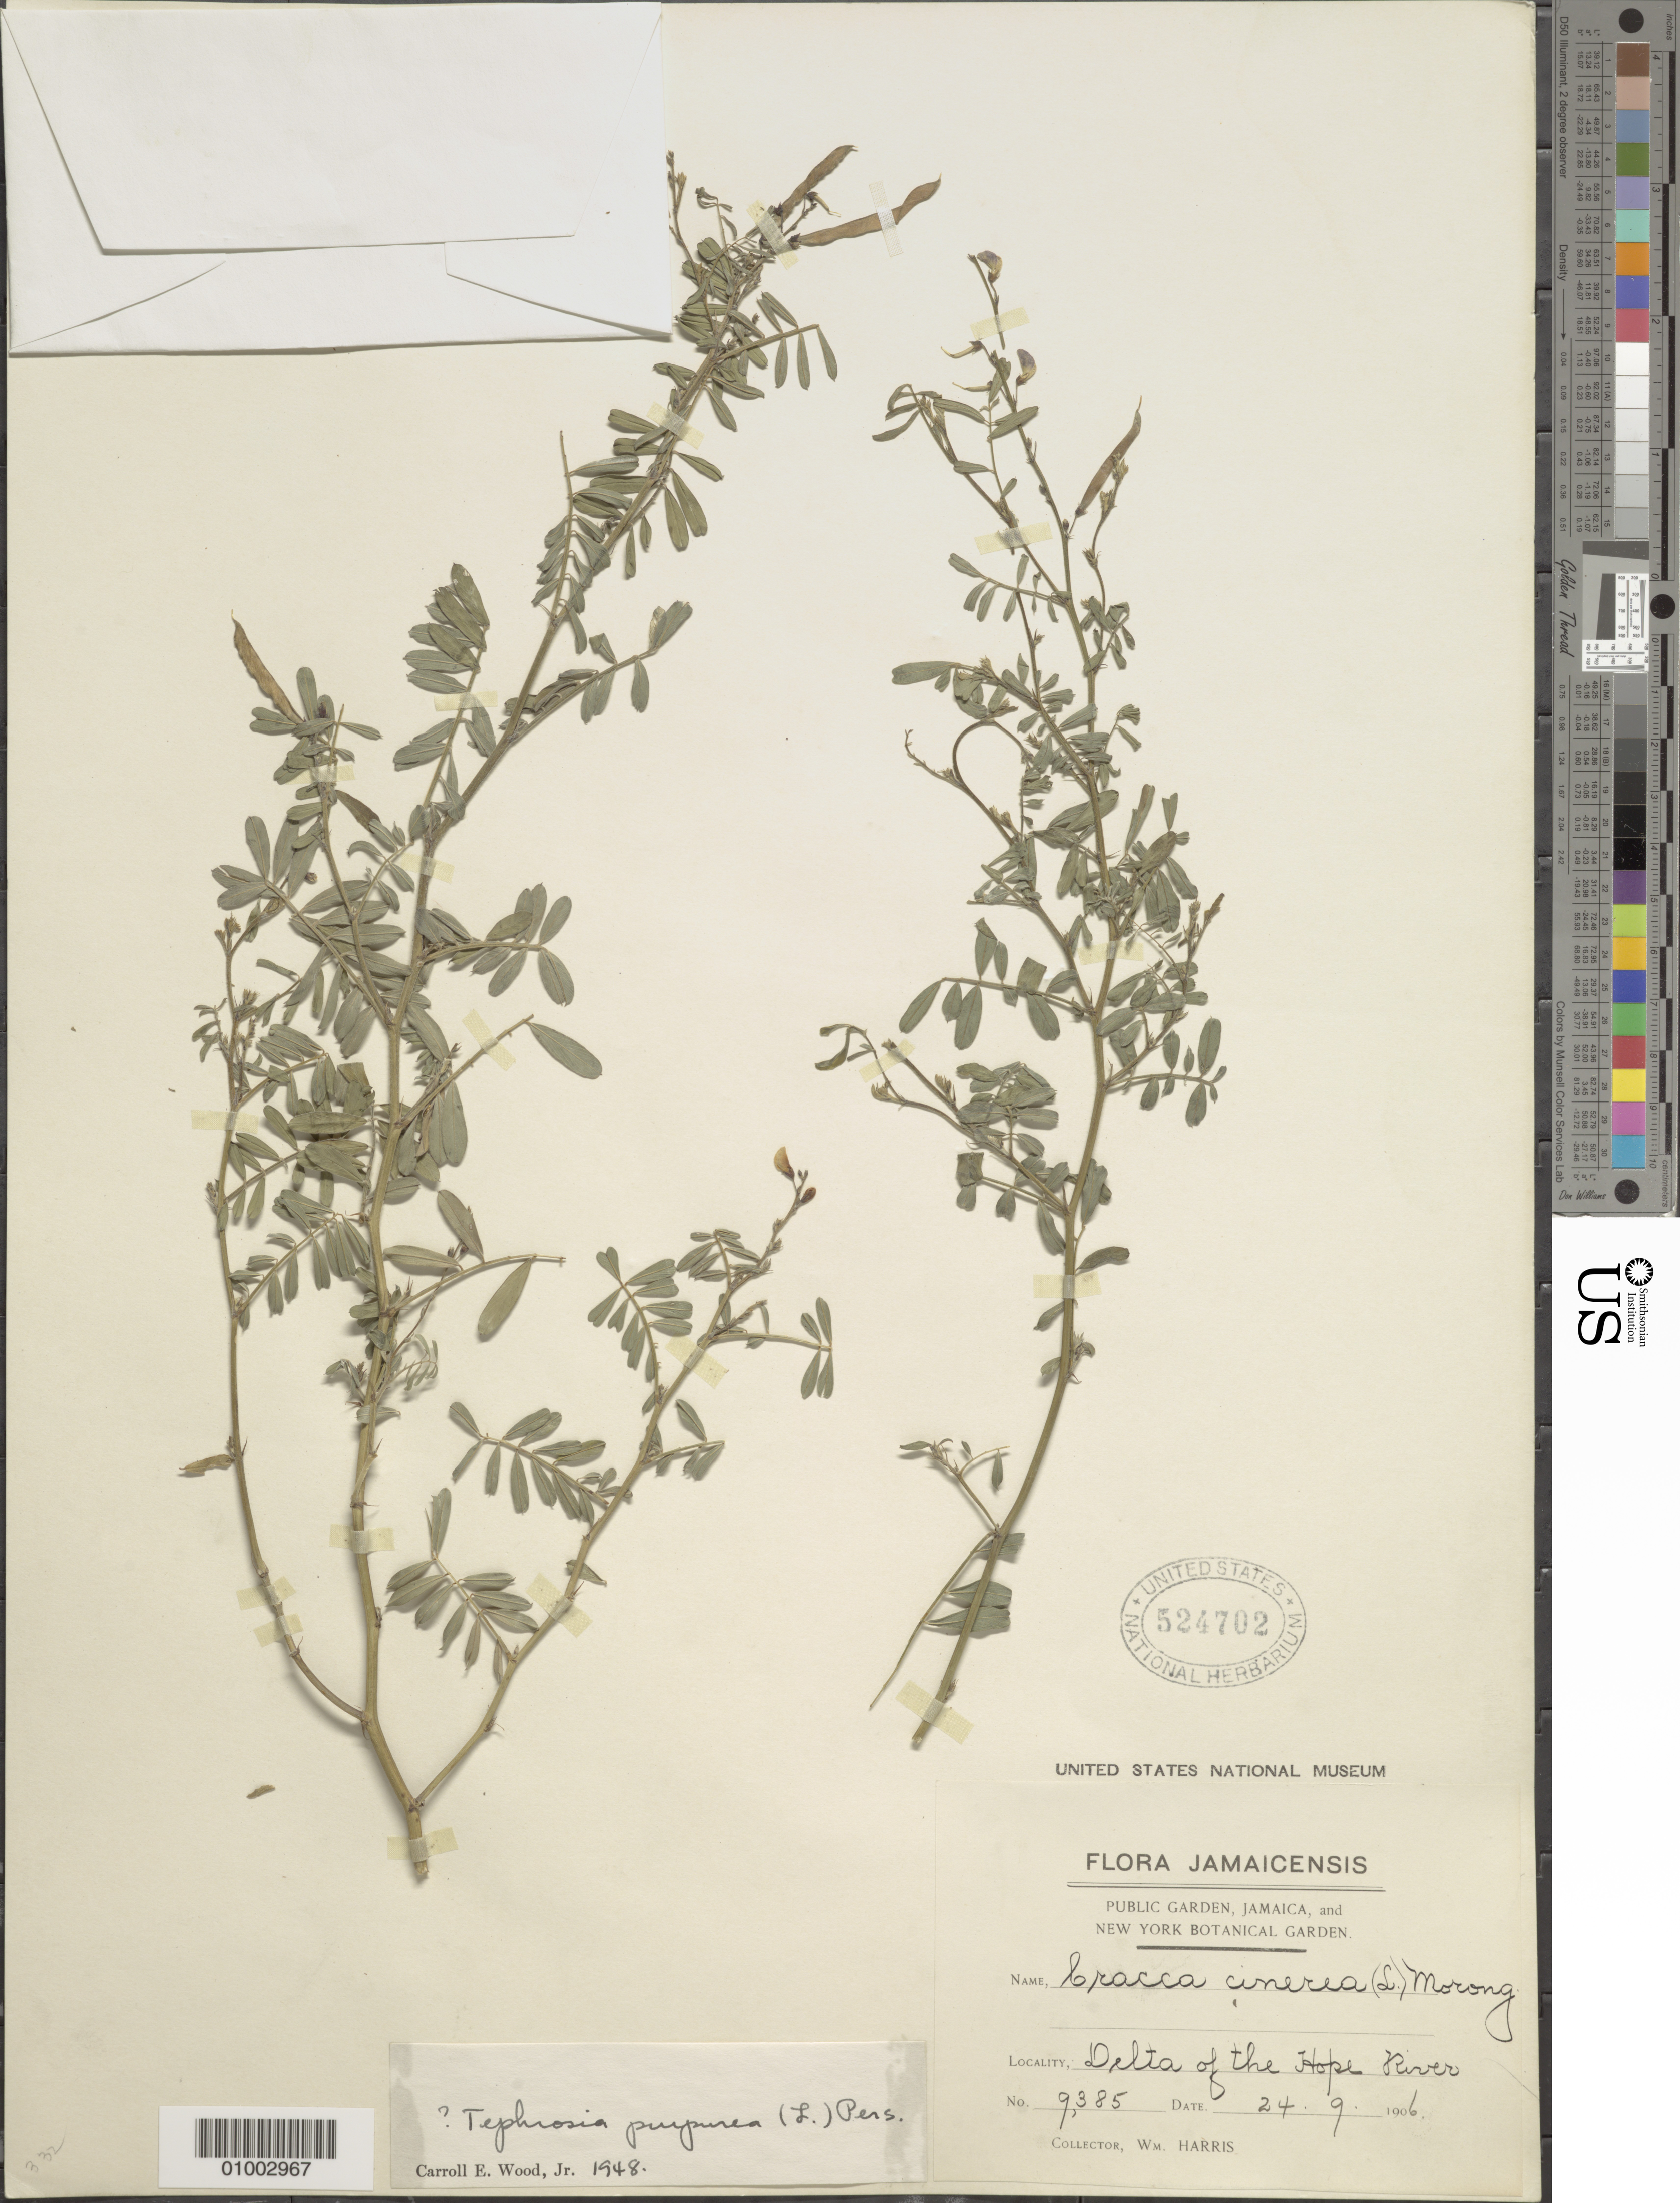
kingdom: Plantae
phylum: Tracheophyta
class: Magnoliopsida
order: Fabales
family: Fabaceae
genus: Tephrosia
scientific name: Tephrosia purpurea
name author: (L.) Pers.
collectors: W. H. Harris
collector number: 9385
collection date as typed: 24 Sep 1906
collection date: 1906-09-24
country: Jamaica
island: Jamaica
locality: Delta of the Hope River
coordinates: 0 N, 0 E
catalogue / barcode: US 524702